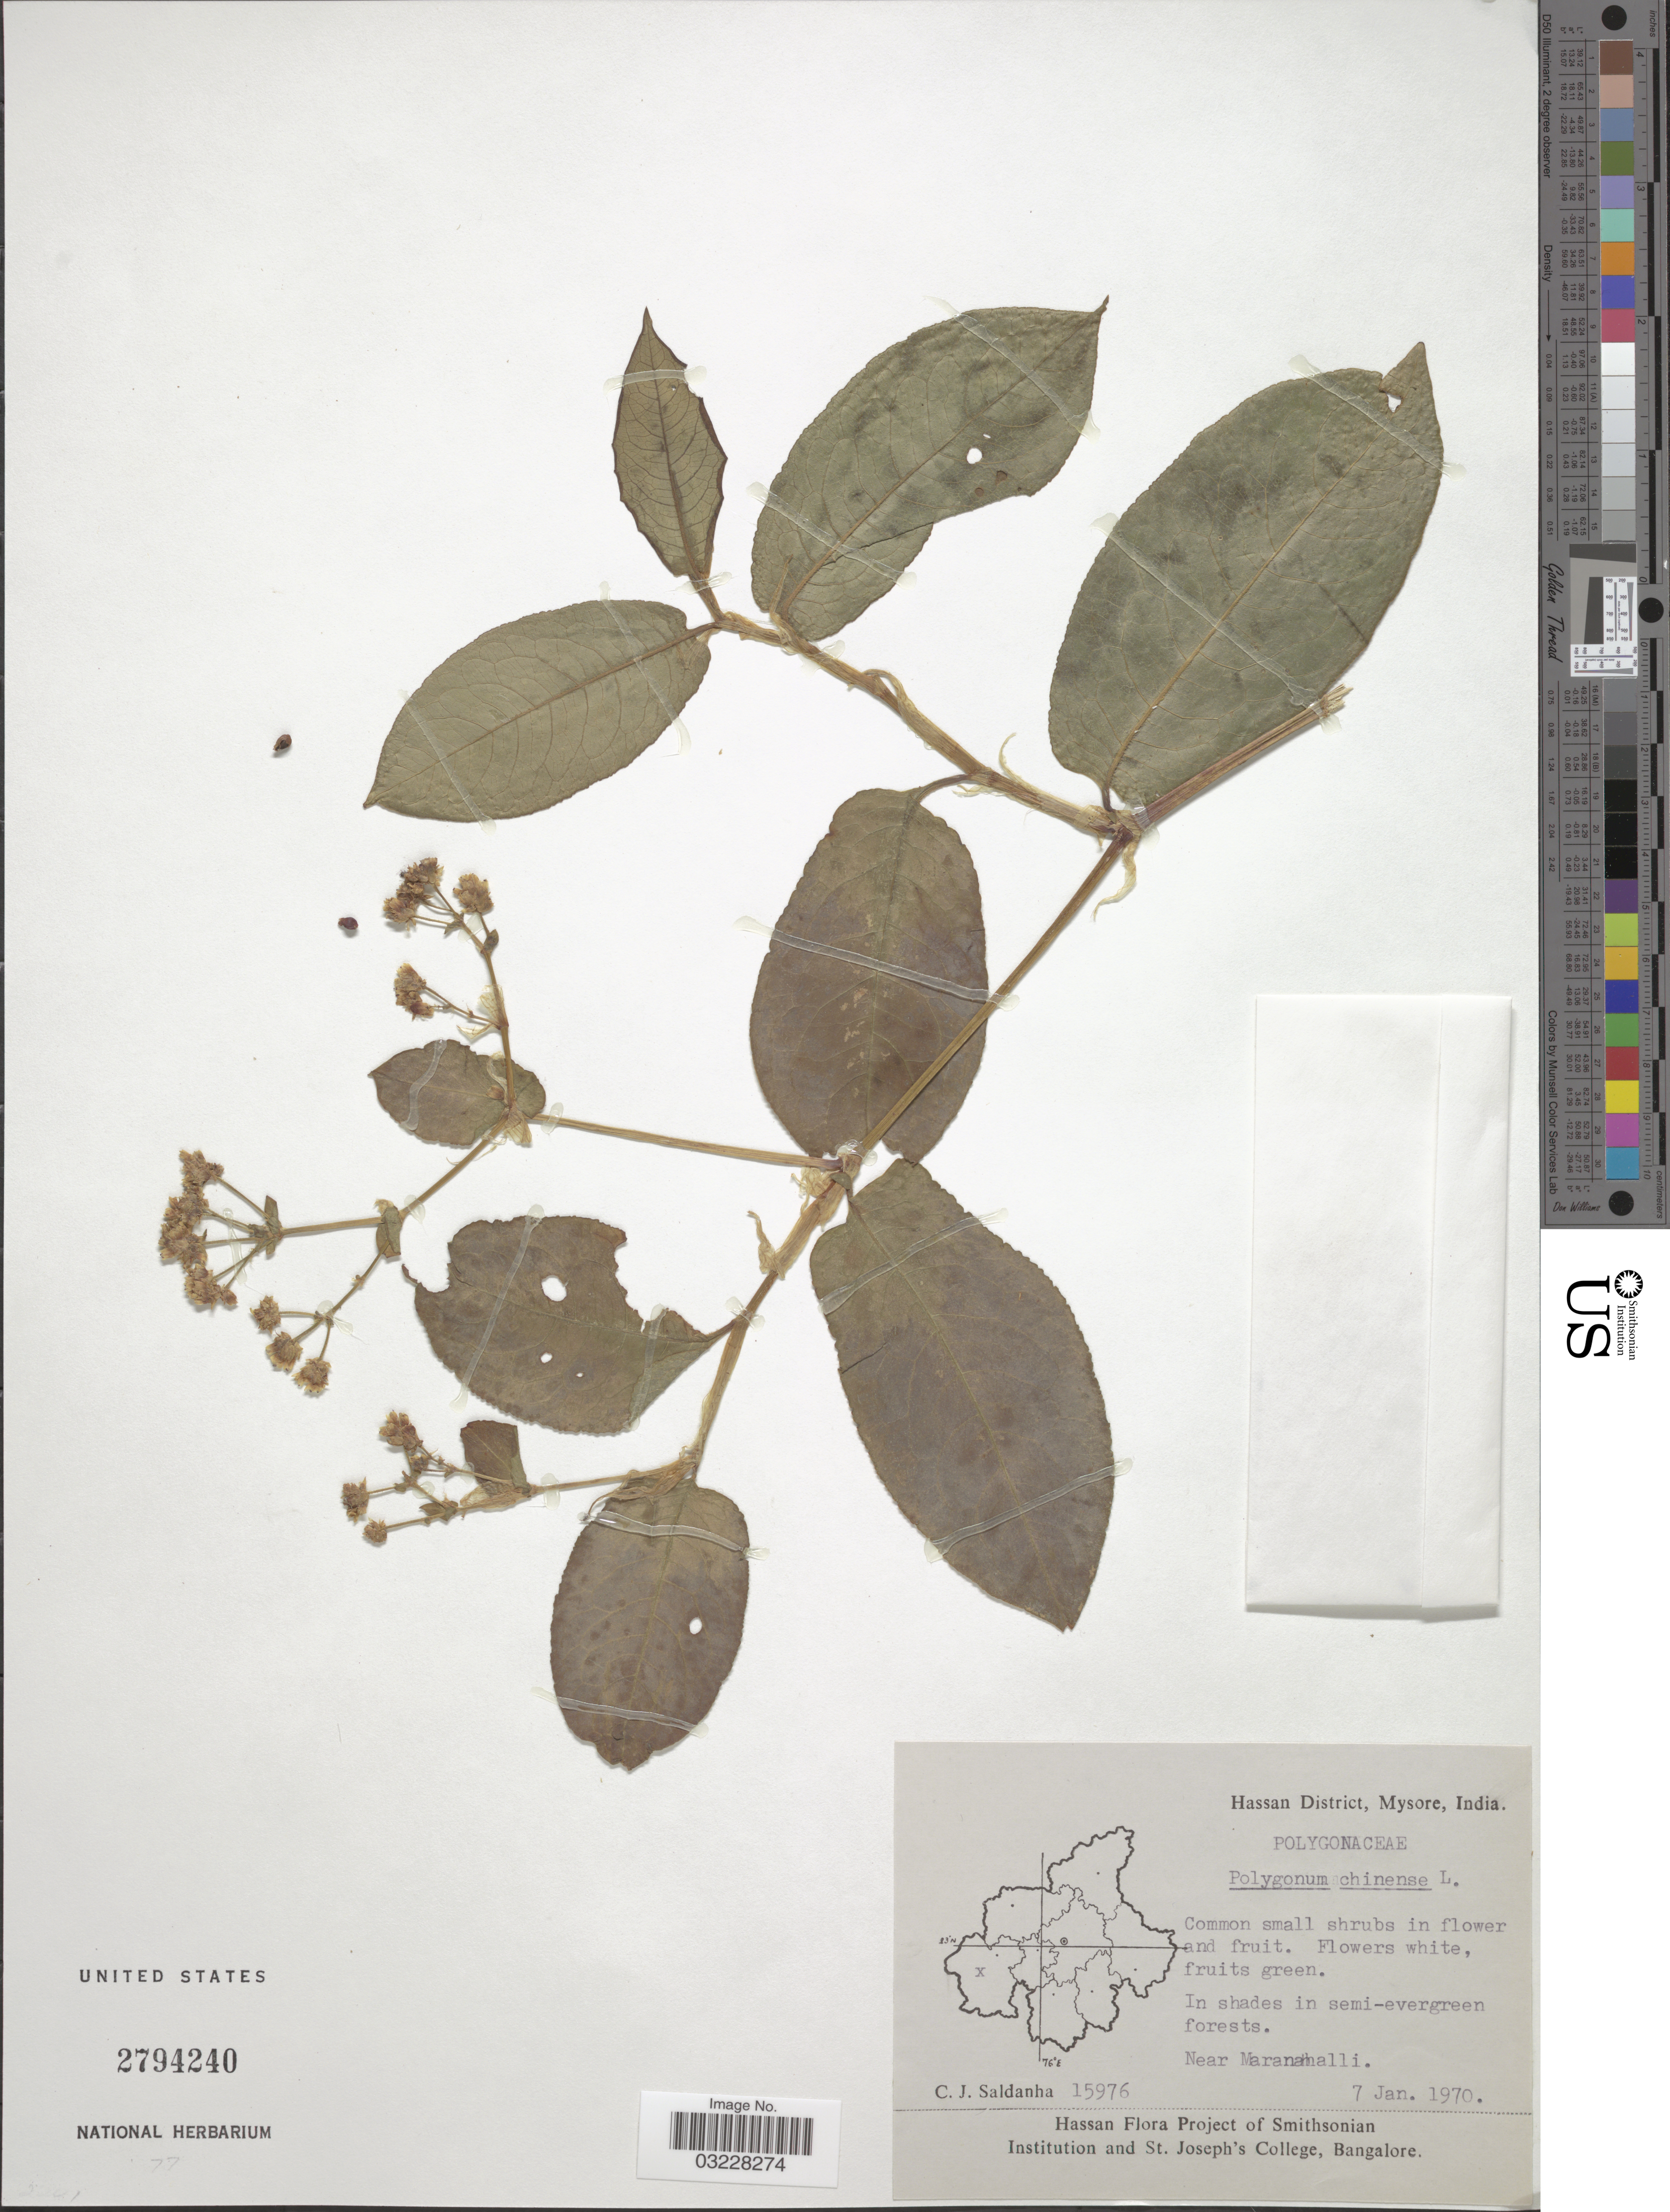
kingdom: Plantae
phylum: Tracheophyta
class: Magnoliopsida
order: Caryophyllales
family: Polygonaceae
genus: Polygonum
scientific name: Polygonum chinense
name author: L.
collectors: C. J. Saldanha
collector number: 15976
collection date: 1970-01-07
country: India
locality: Hassan District, Mysore. Near Maranahalli.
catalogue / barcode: US 2794240